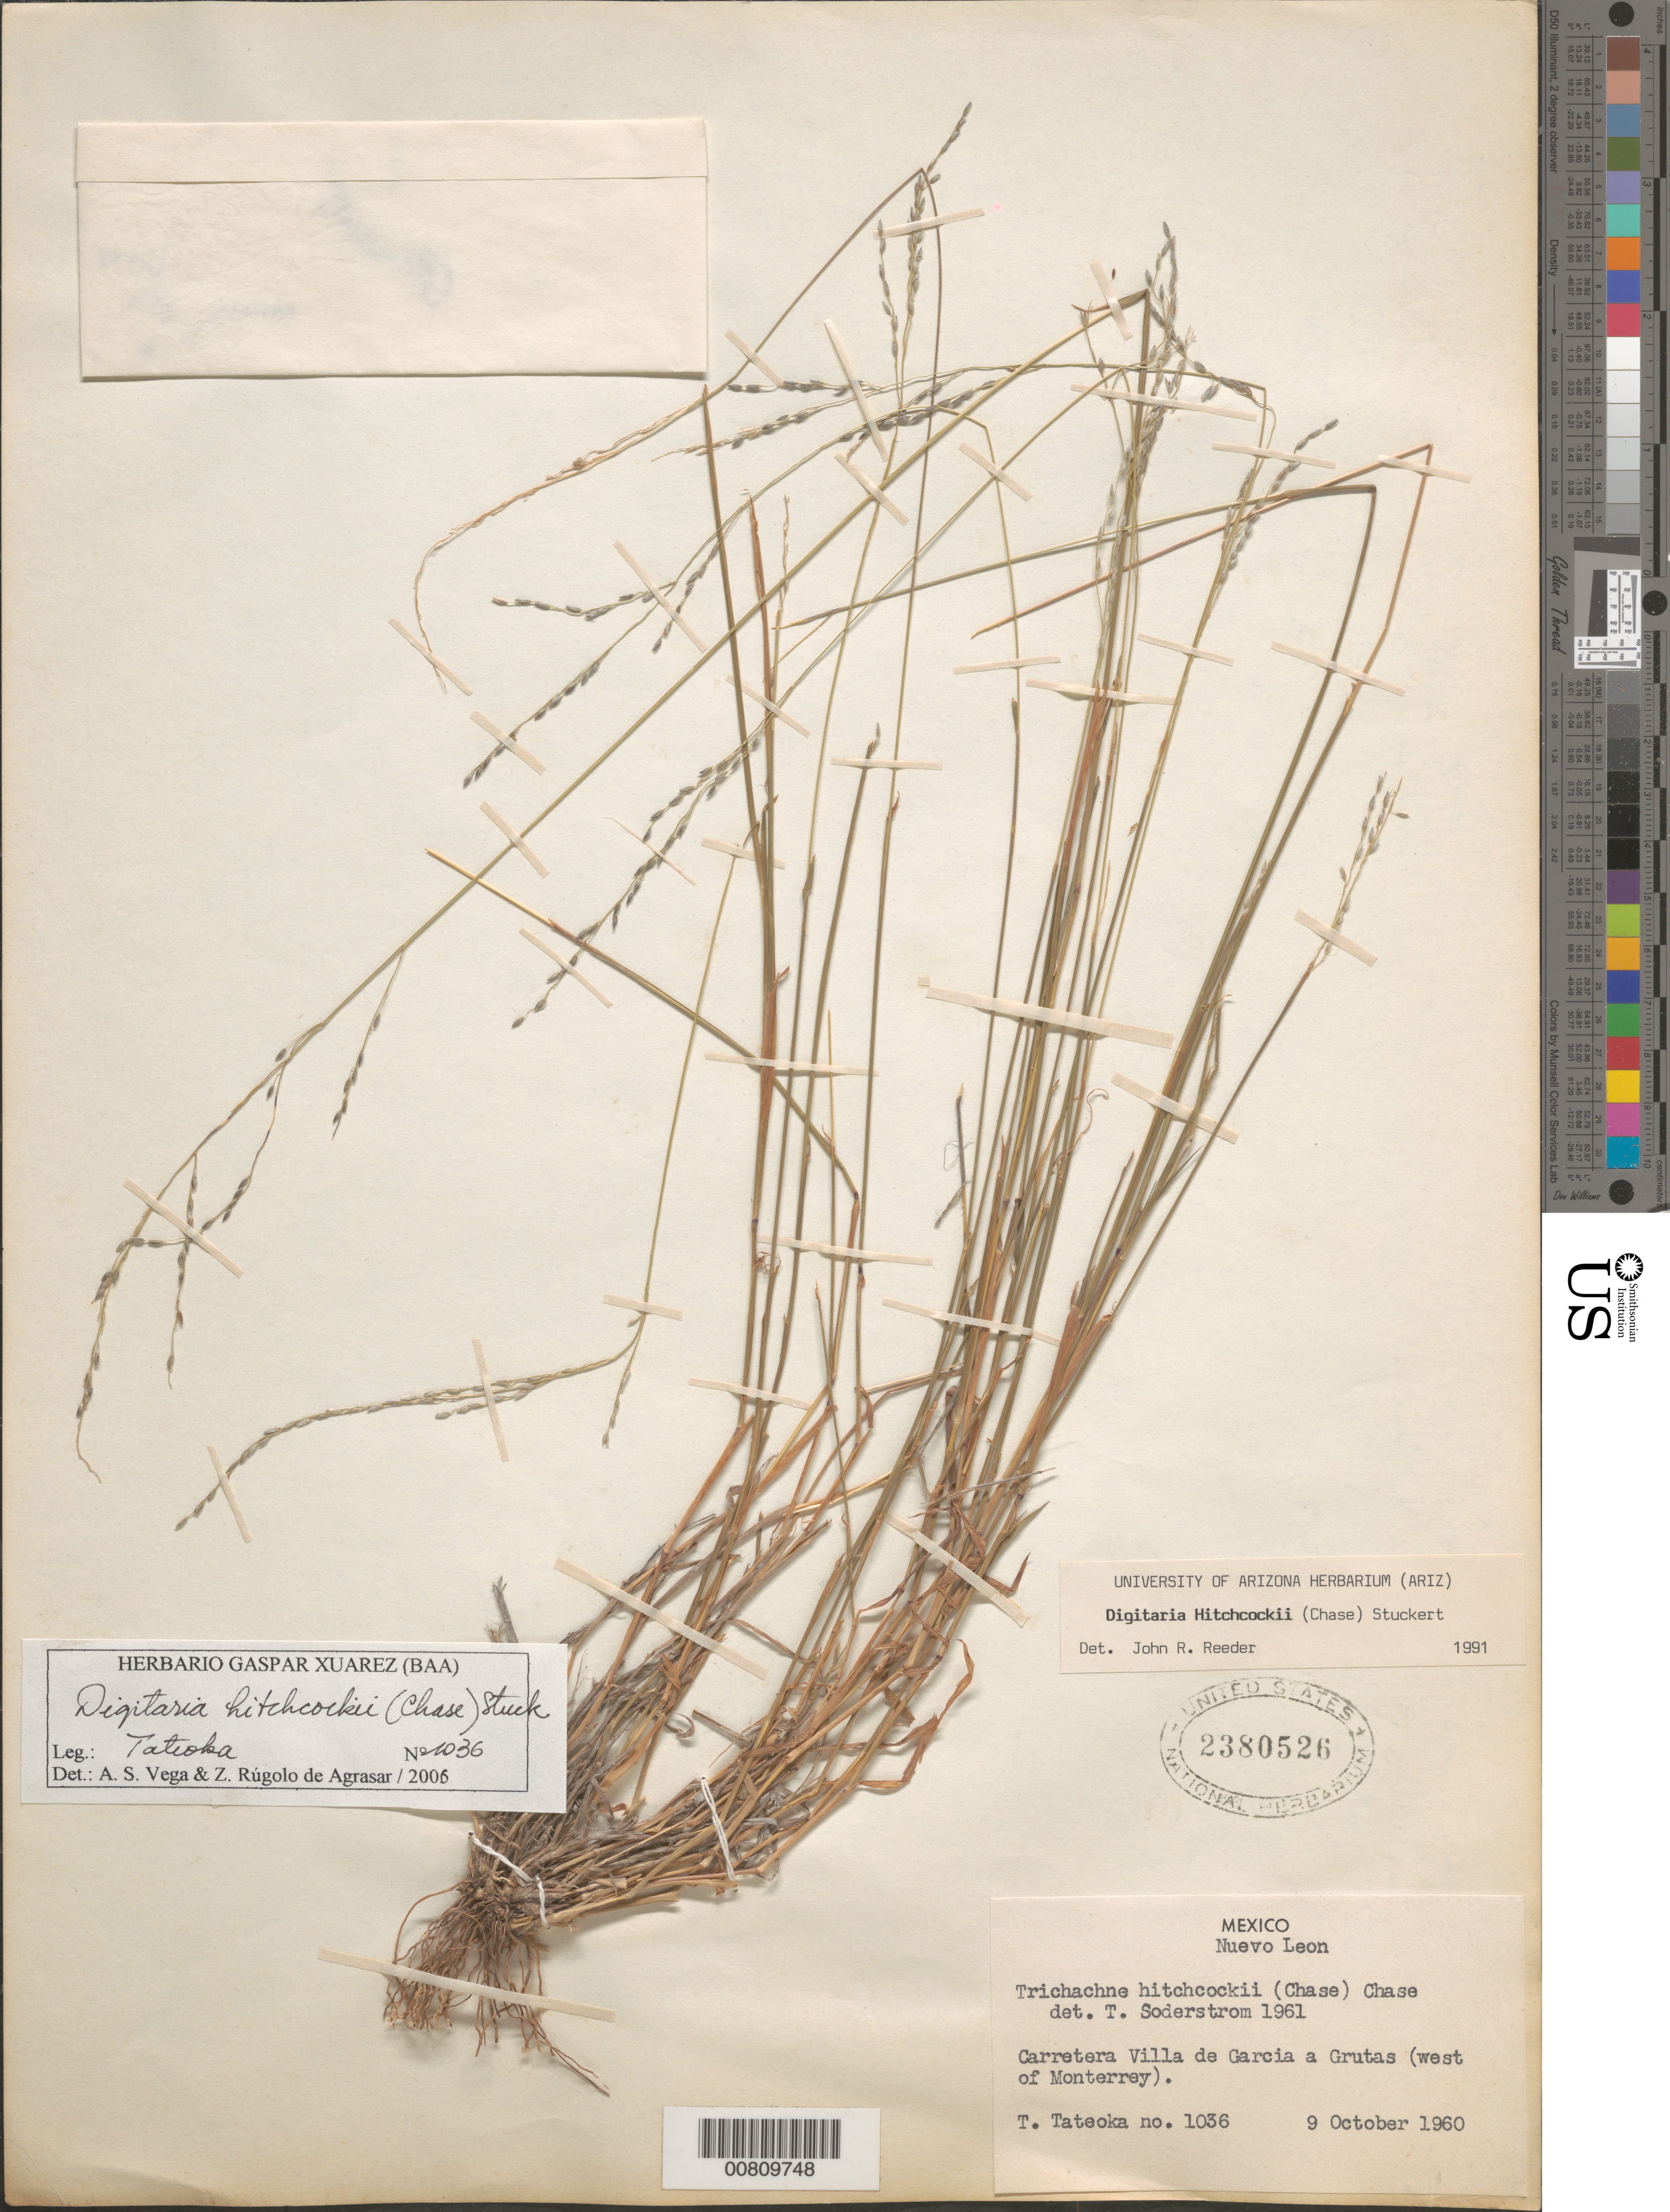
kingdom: Plantae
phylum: Tracheophyta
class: Liliopsida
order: Poales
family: Poaceae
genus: Digitaria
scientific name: Digitaria similis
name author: Beetle ex Gould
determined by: Reeder, J. R., (UNITED STATES)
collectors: T. Tateoka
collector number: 1036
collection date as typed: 09 Oct 1960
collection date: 1960-10-09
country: Mexico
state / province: Nuevo León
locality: Carretera Villa de Garcia a Grutas (W of Monterrey).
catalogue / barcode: US 2380526